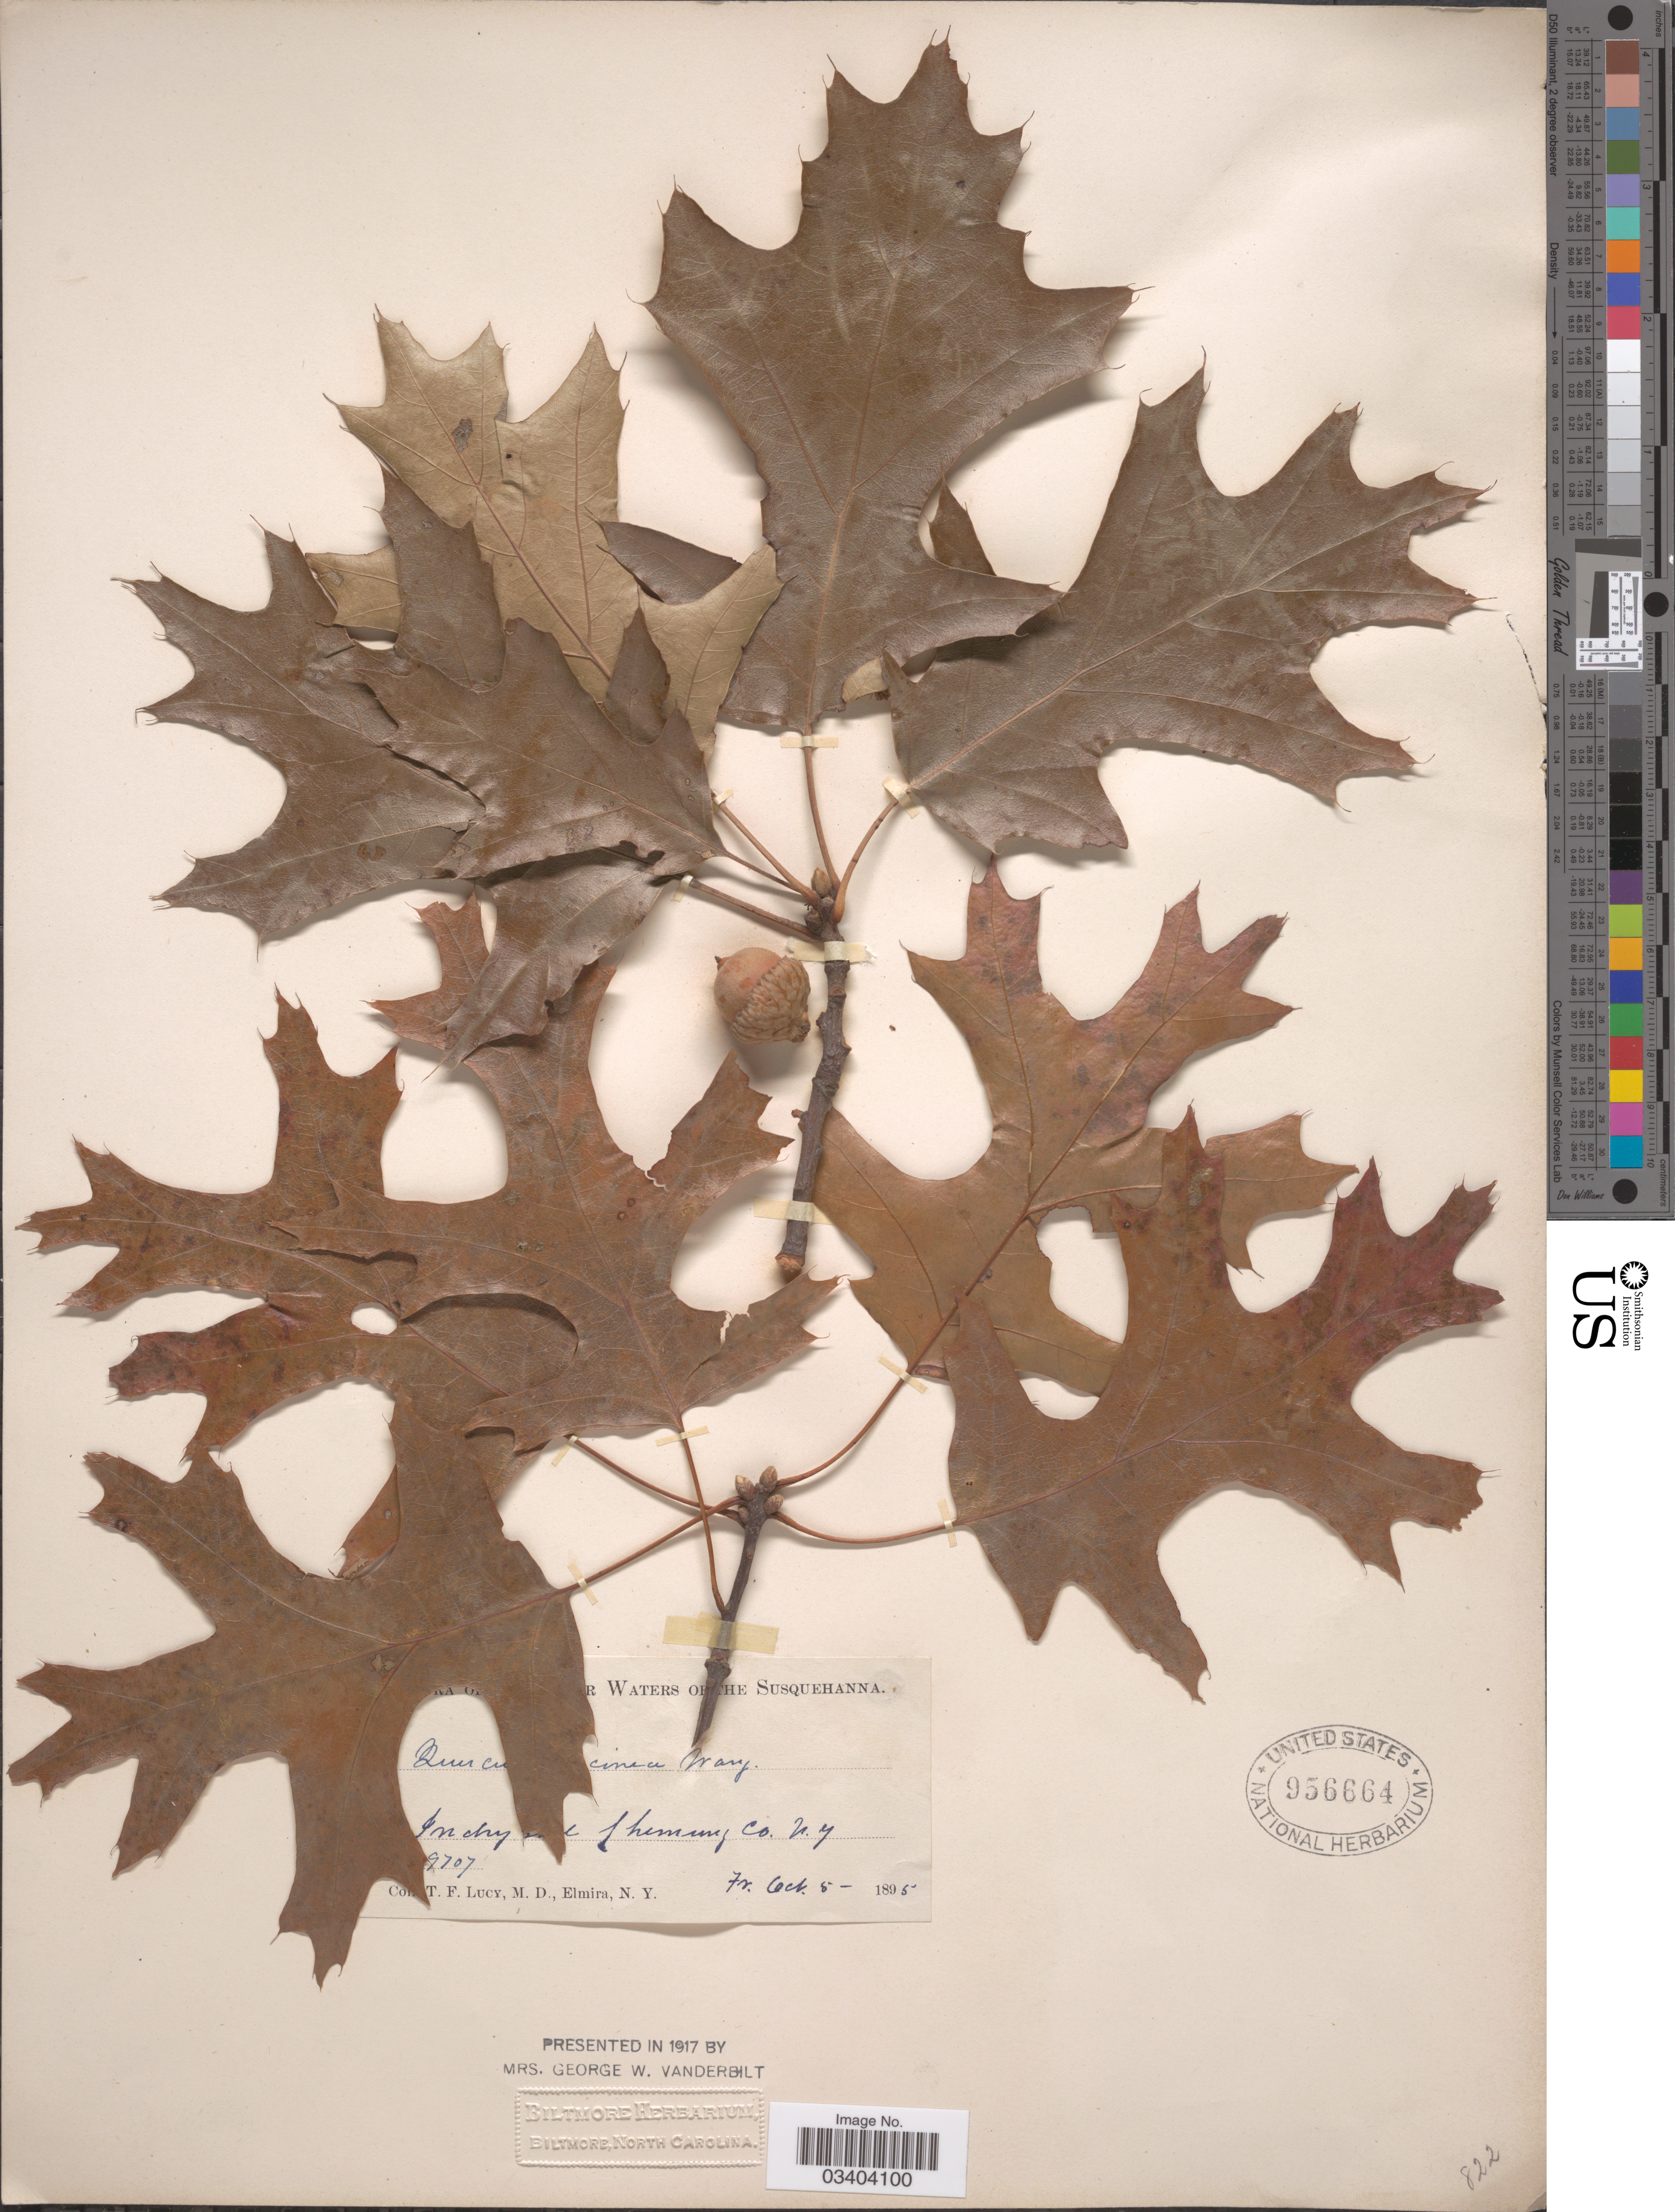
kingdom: Plantae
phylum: Tracheophyta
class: Magnoliopsida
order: Fagales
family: Fagaceae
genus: Quercus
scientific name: Quercus coccinea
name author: Münchh.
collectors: T. Lucy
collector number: !9707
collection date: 1895-10-05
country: United States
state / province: New York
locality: Chemung Co.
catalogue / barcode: US 956664